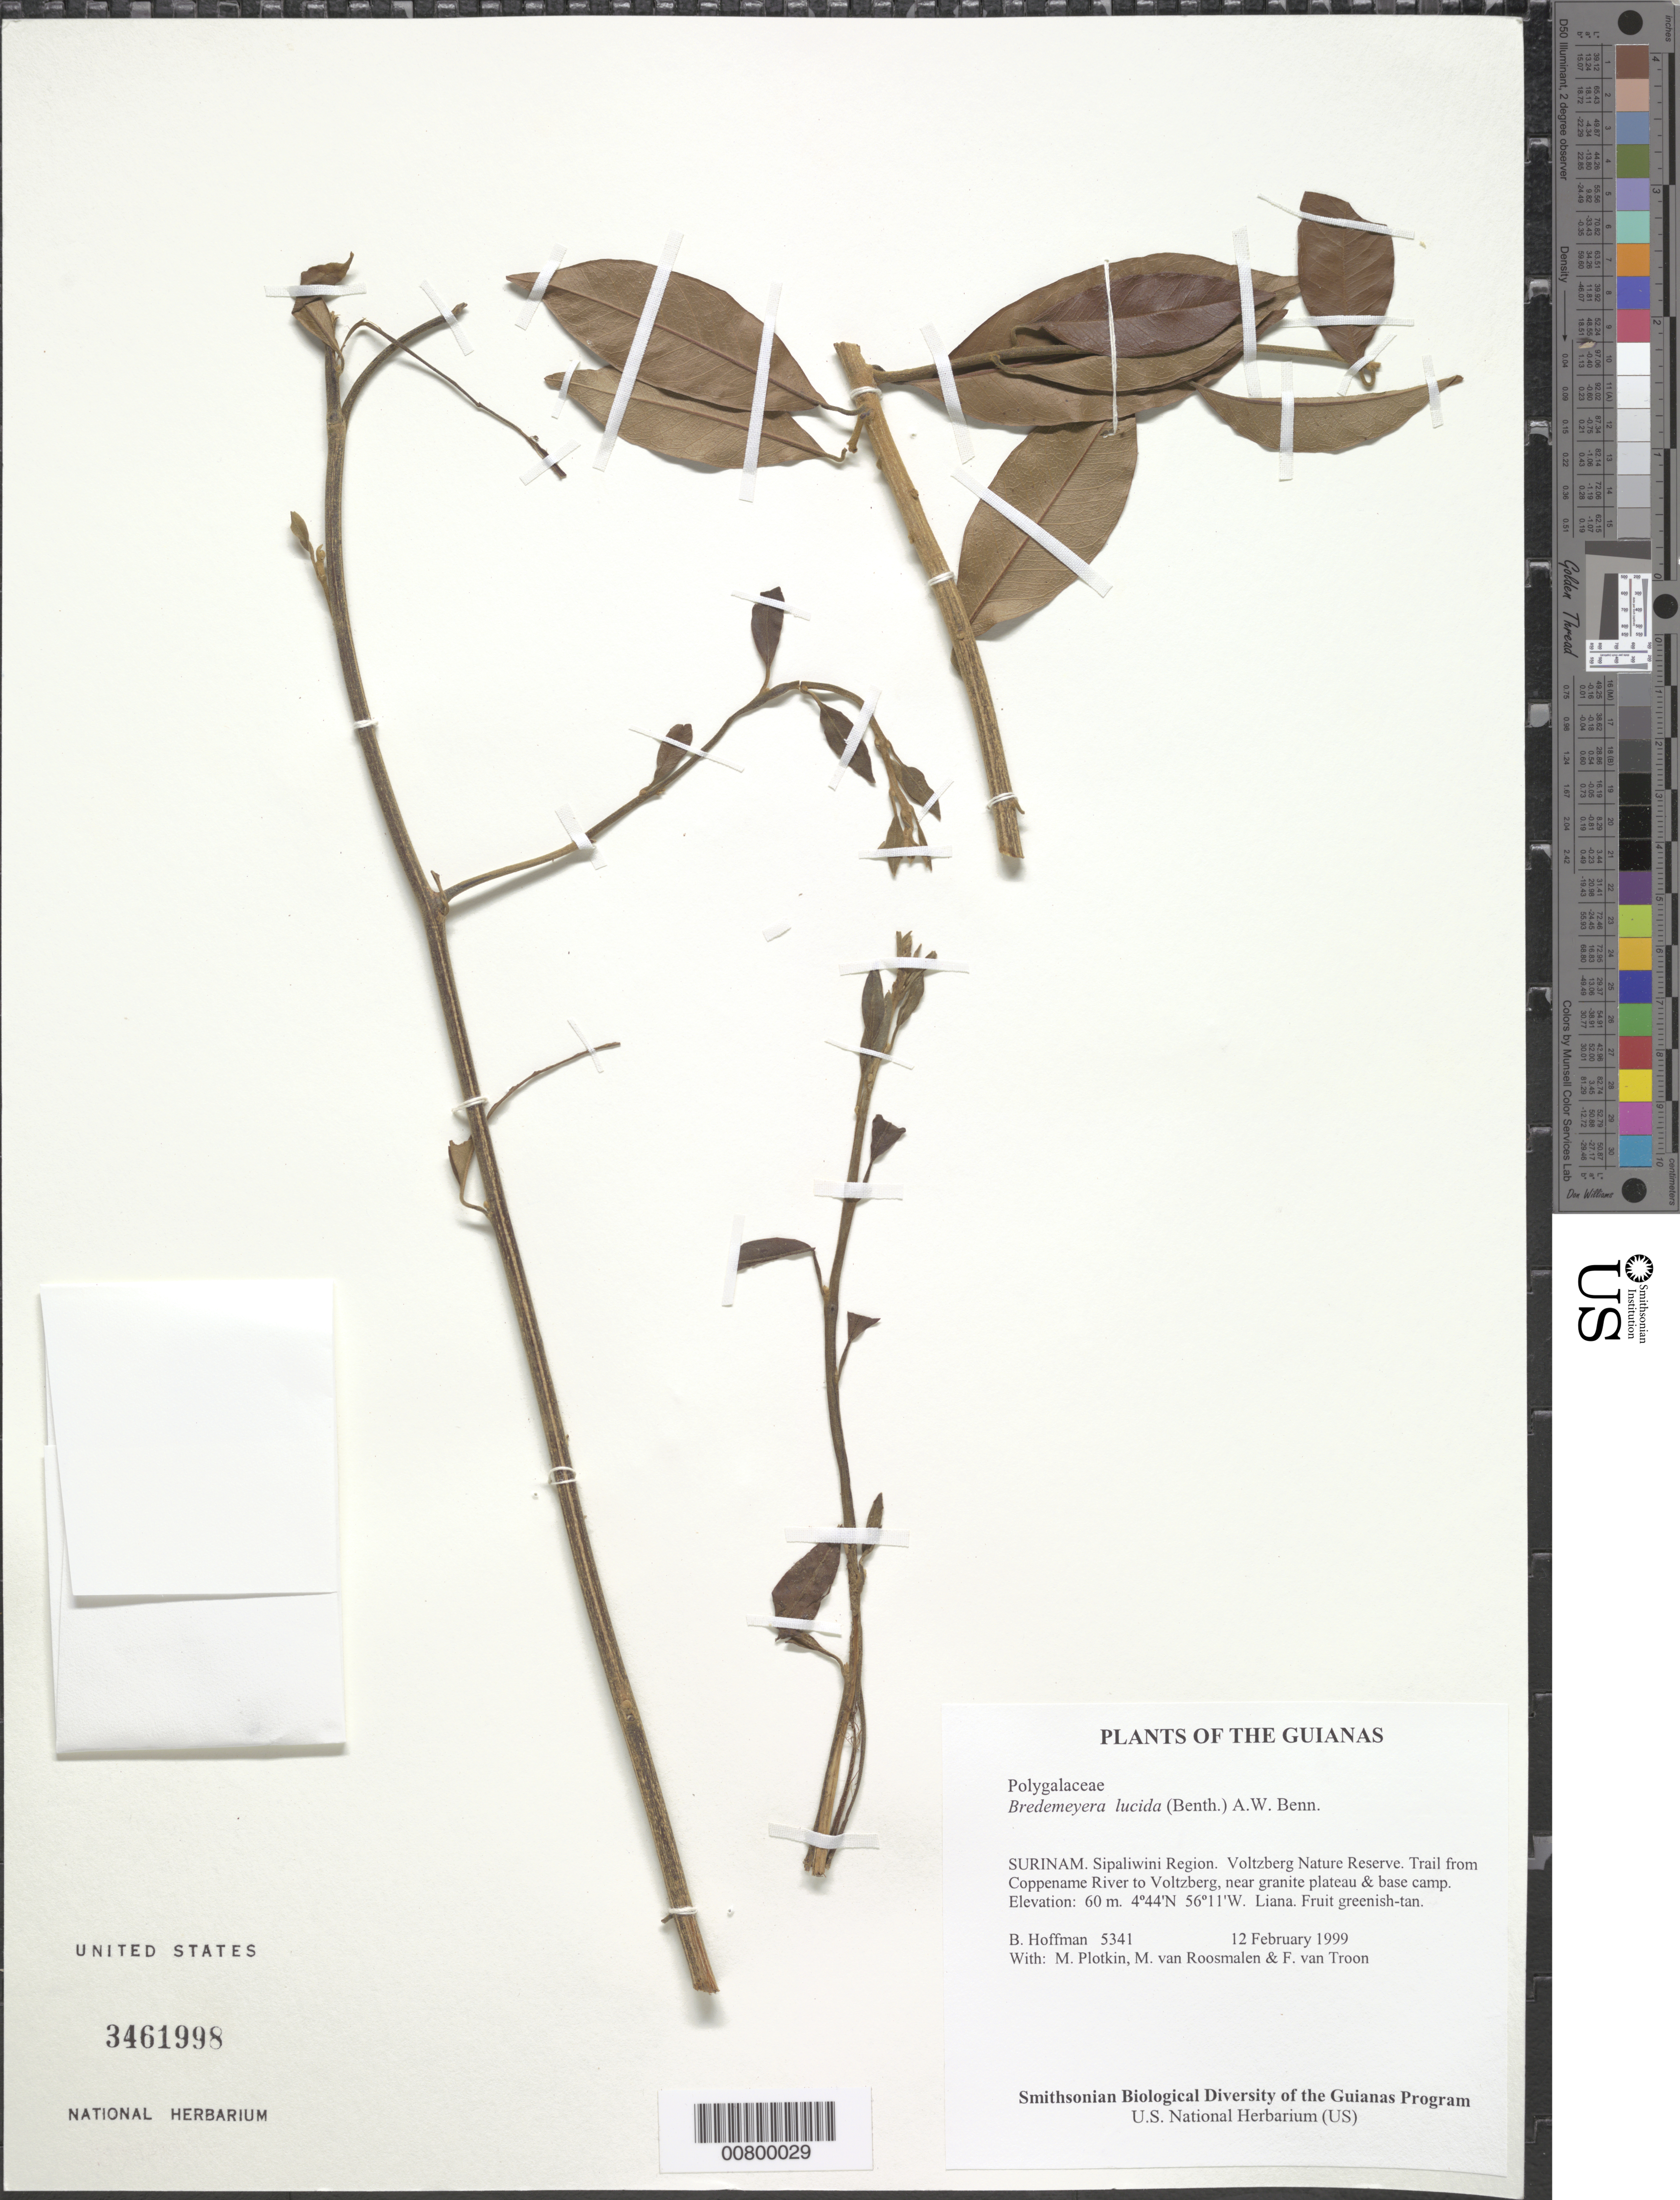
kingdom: Plantae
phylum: Tracheophyta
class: Magnoliopsida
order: Fabales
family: Polygalaceae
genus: Bredemeyera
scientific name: Bredemeyera lucida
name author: (Benth.) Klotzsch ex Hassk.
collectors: B. Hoffman, M. Plotkin, M. Roosmalen & F. Van Troon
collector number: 5341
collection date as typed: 12 February 1999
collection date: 1999-02-12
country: Suriname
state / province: Sipaliwini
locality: Voltzberg Nature Reserve. Trail from Coppename River to Voltzberg, near granite plateau & base camp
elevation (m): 60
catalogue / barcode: US 3461998